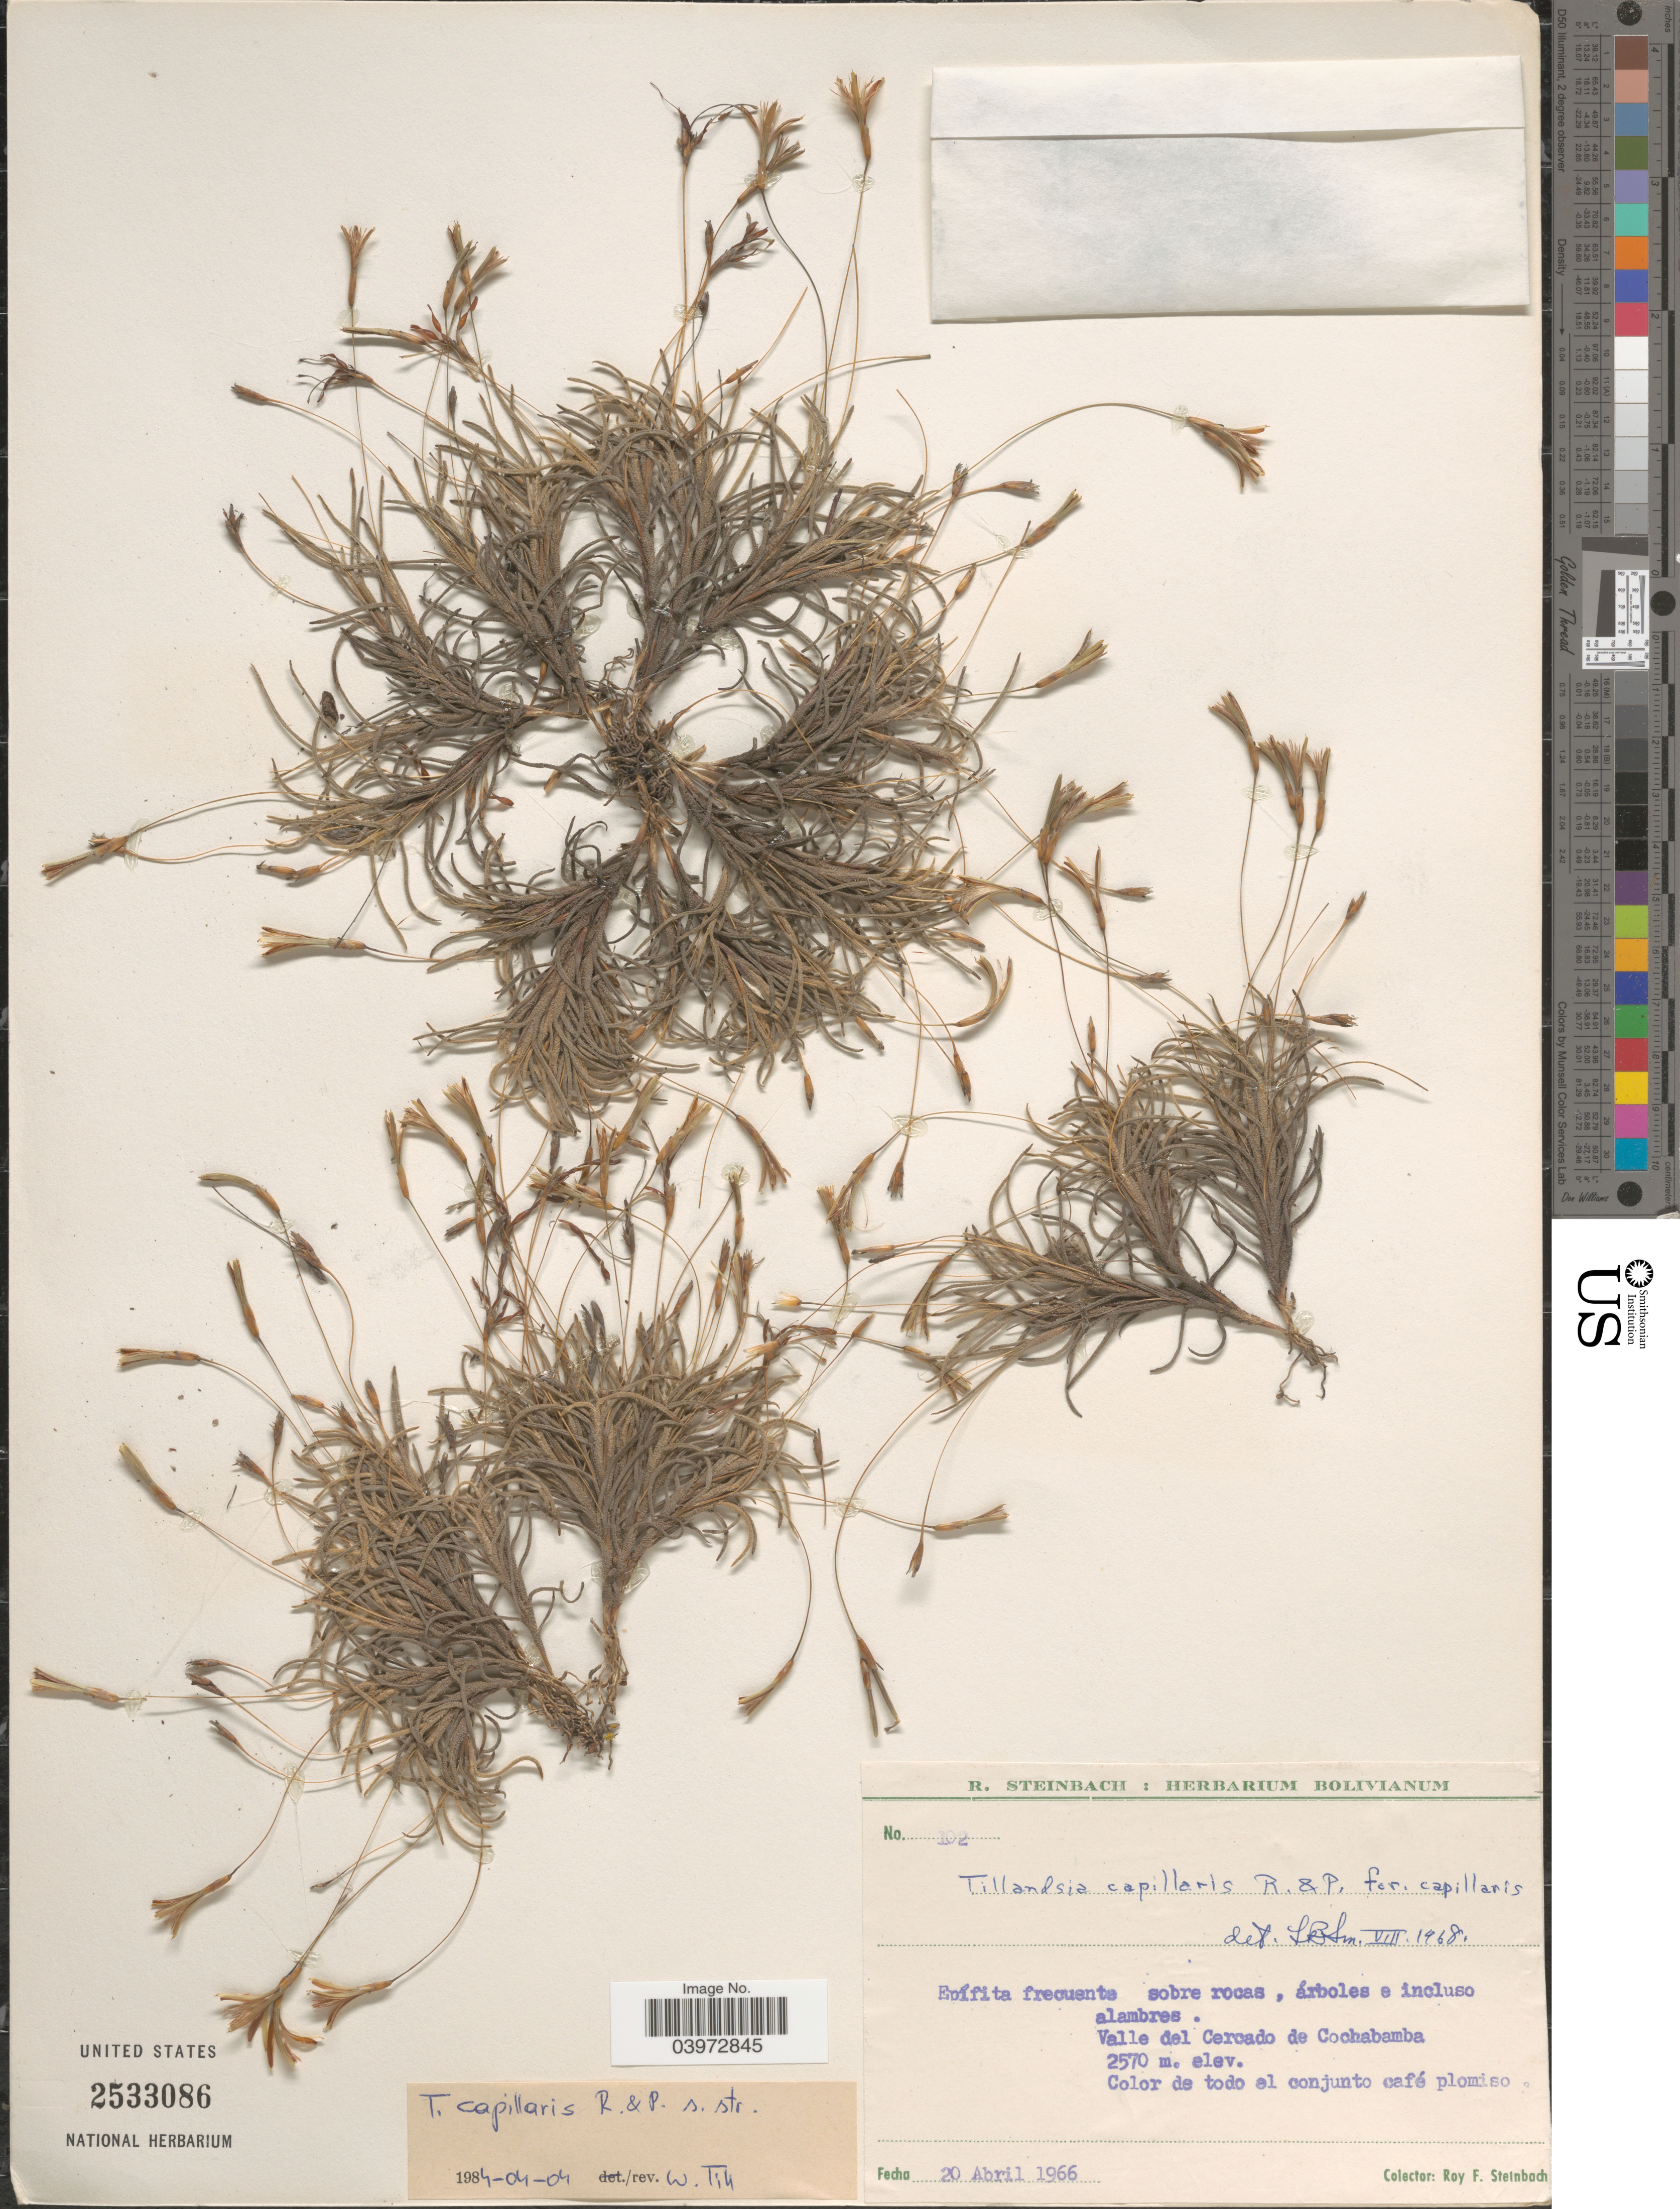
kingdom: Plantae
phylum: Tracheophyta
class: Liliopsida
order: Poales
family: Bromeliaceae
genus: Tillandsia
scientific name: Tillandsia capillaris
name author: Ruiz & Pav.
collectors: R. F. Steinbach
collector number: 102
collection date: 1966-04-20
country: Bolivia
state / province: Cochabamba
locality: Valle del Cercado de Cochabamba.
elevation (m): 2570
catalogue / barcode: US 2533086